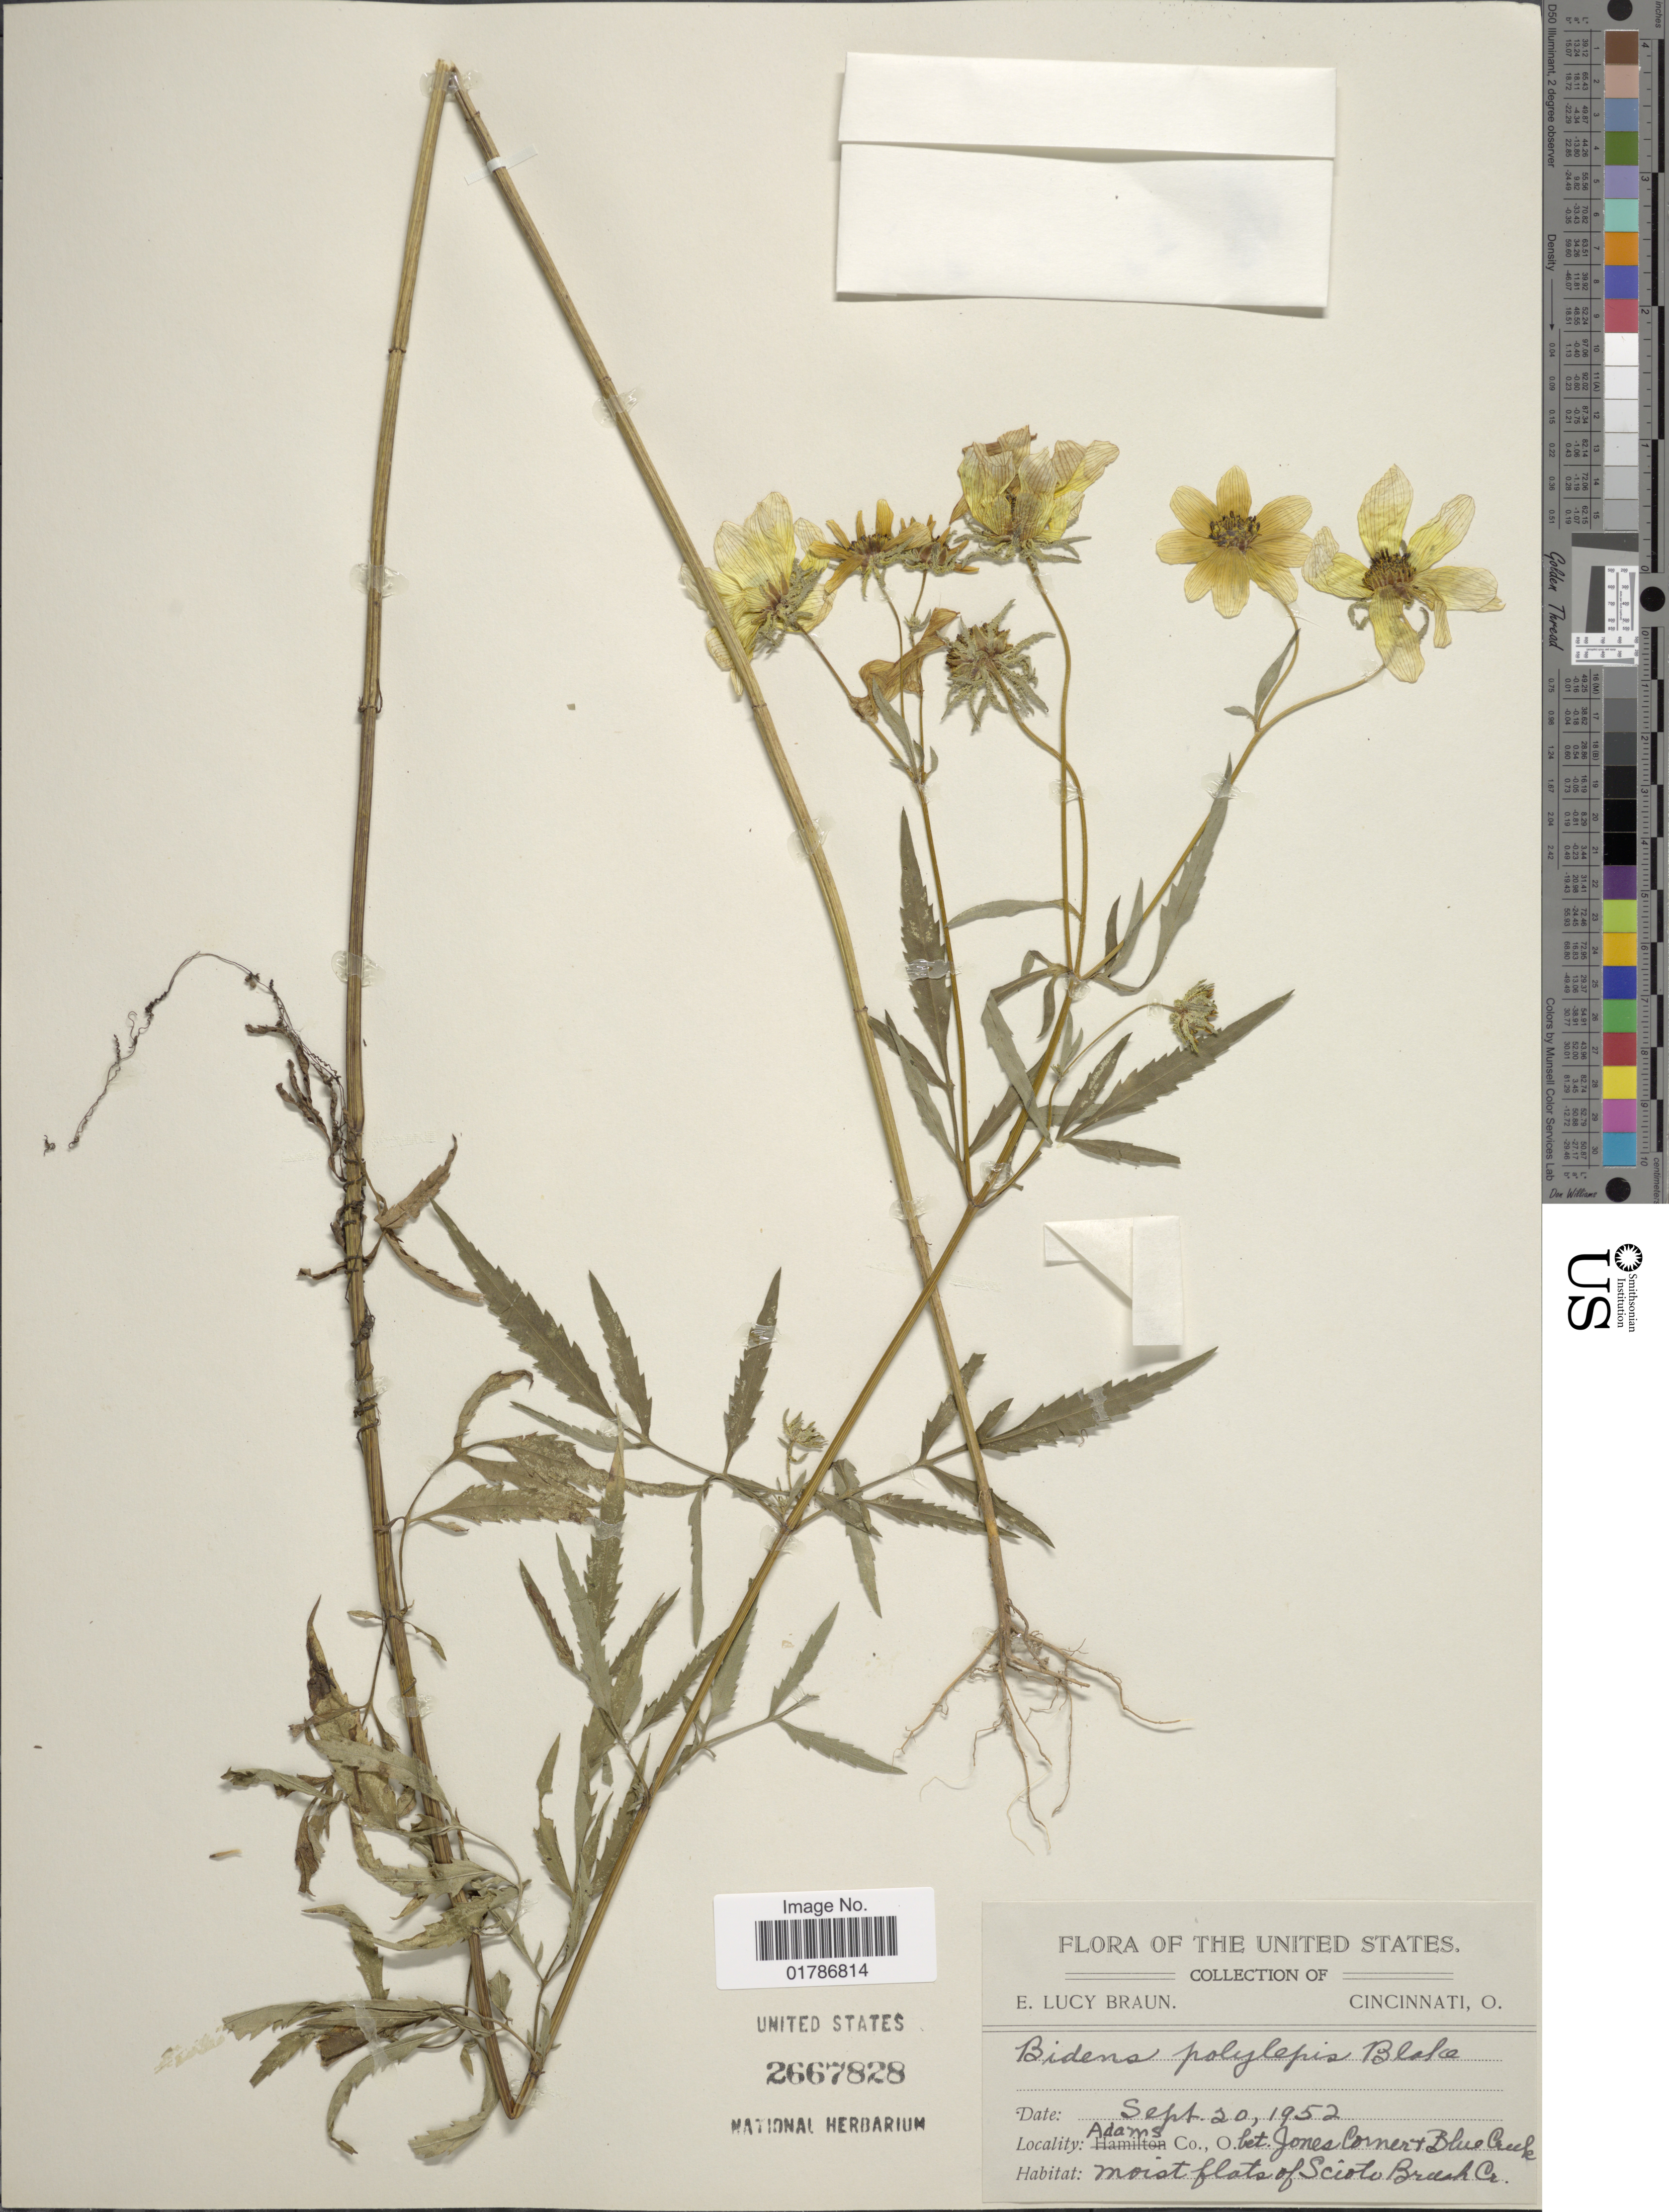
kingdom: Plantae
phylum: Tracheophyta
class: Magnoliopsida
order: Asterales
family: Asteraceae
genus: Bidens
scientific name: Bidens polylepis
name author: S.F. Blake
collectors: E. L. Braun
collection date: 1952-09-20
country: United States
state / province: Ohio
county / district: Adams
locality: Between Jones Corner and Blue Creek, moist flats of Sciote Brush Creek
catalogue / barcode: US 2667828